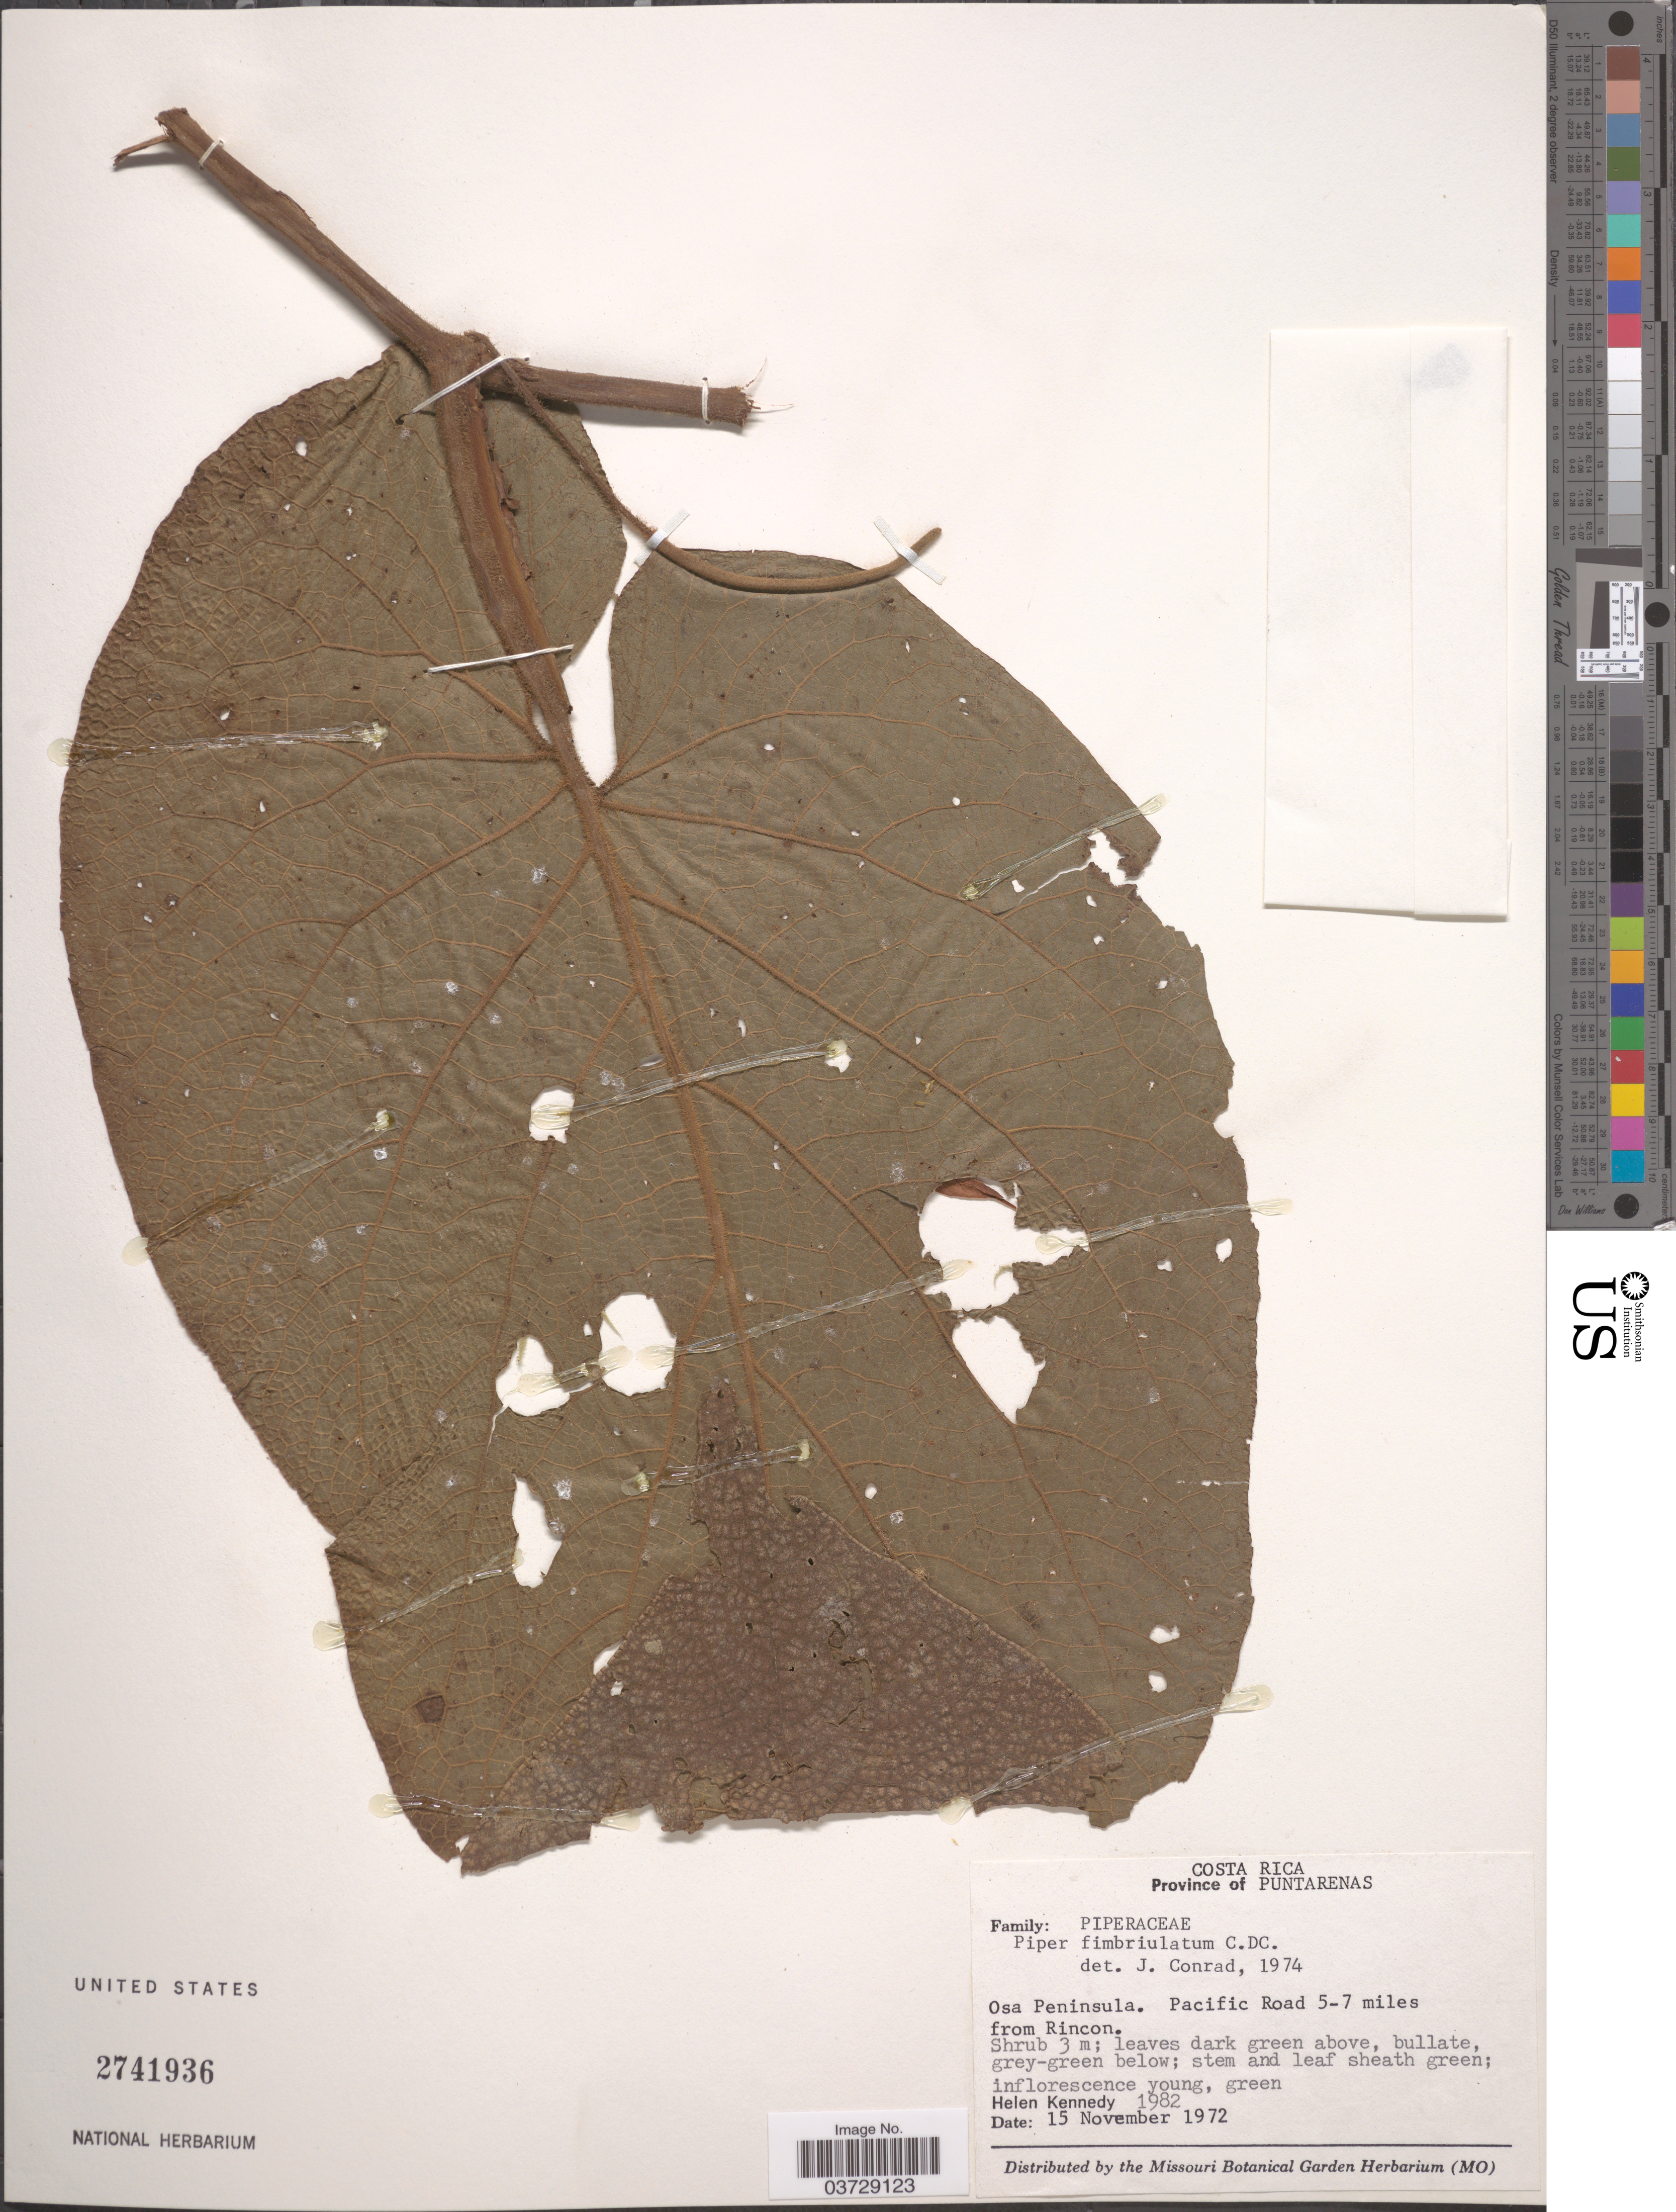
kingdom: Plantae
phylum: Tracheophyta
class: Magnoliopsida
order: Piperales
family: Piperaceae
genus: Piper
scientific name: Piper fimbriulatum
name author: C. DC.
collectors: H. Kennedy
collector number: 1982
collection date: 1972-11-15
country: Costa Rica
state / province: Puntarenas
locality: Osa Peninsula. Pacific Road 5-7 miles from Rincon.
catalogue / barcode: US 2741936